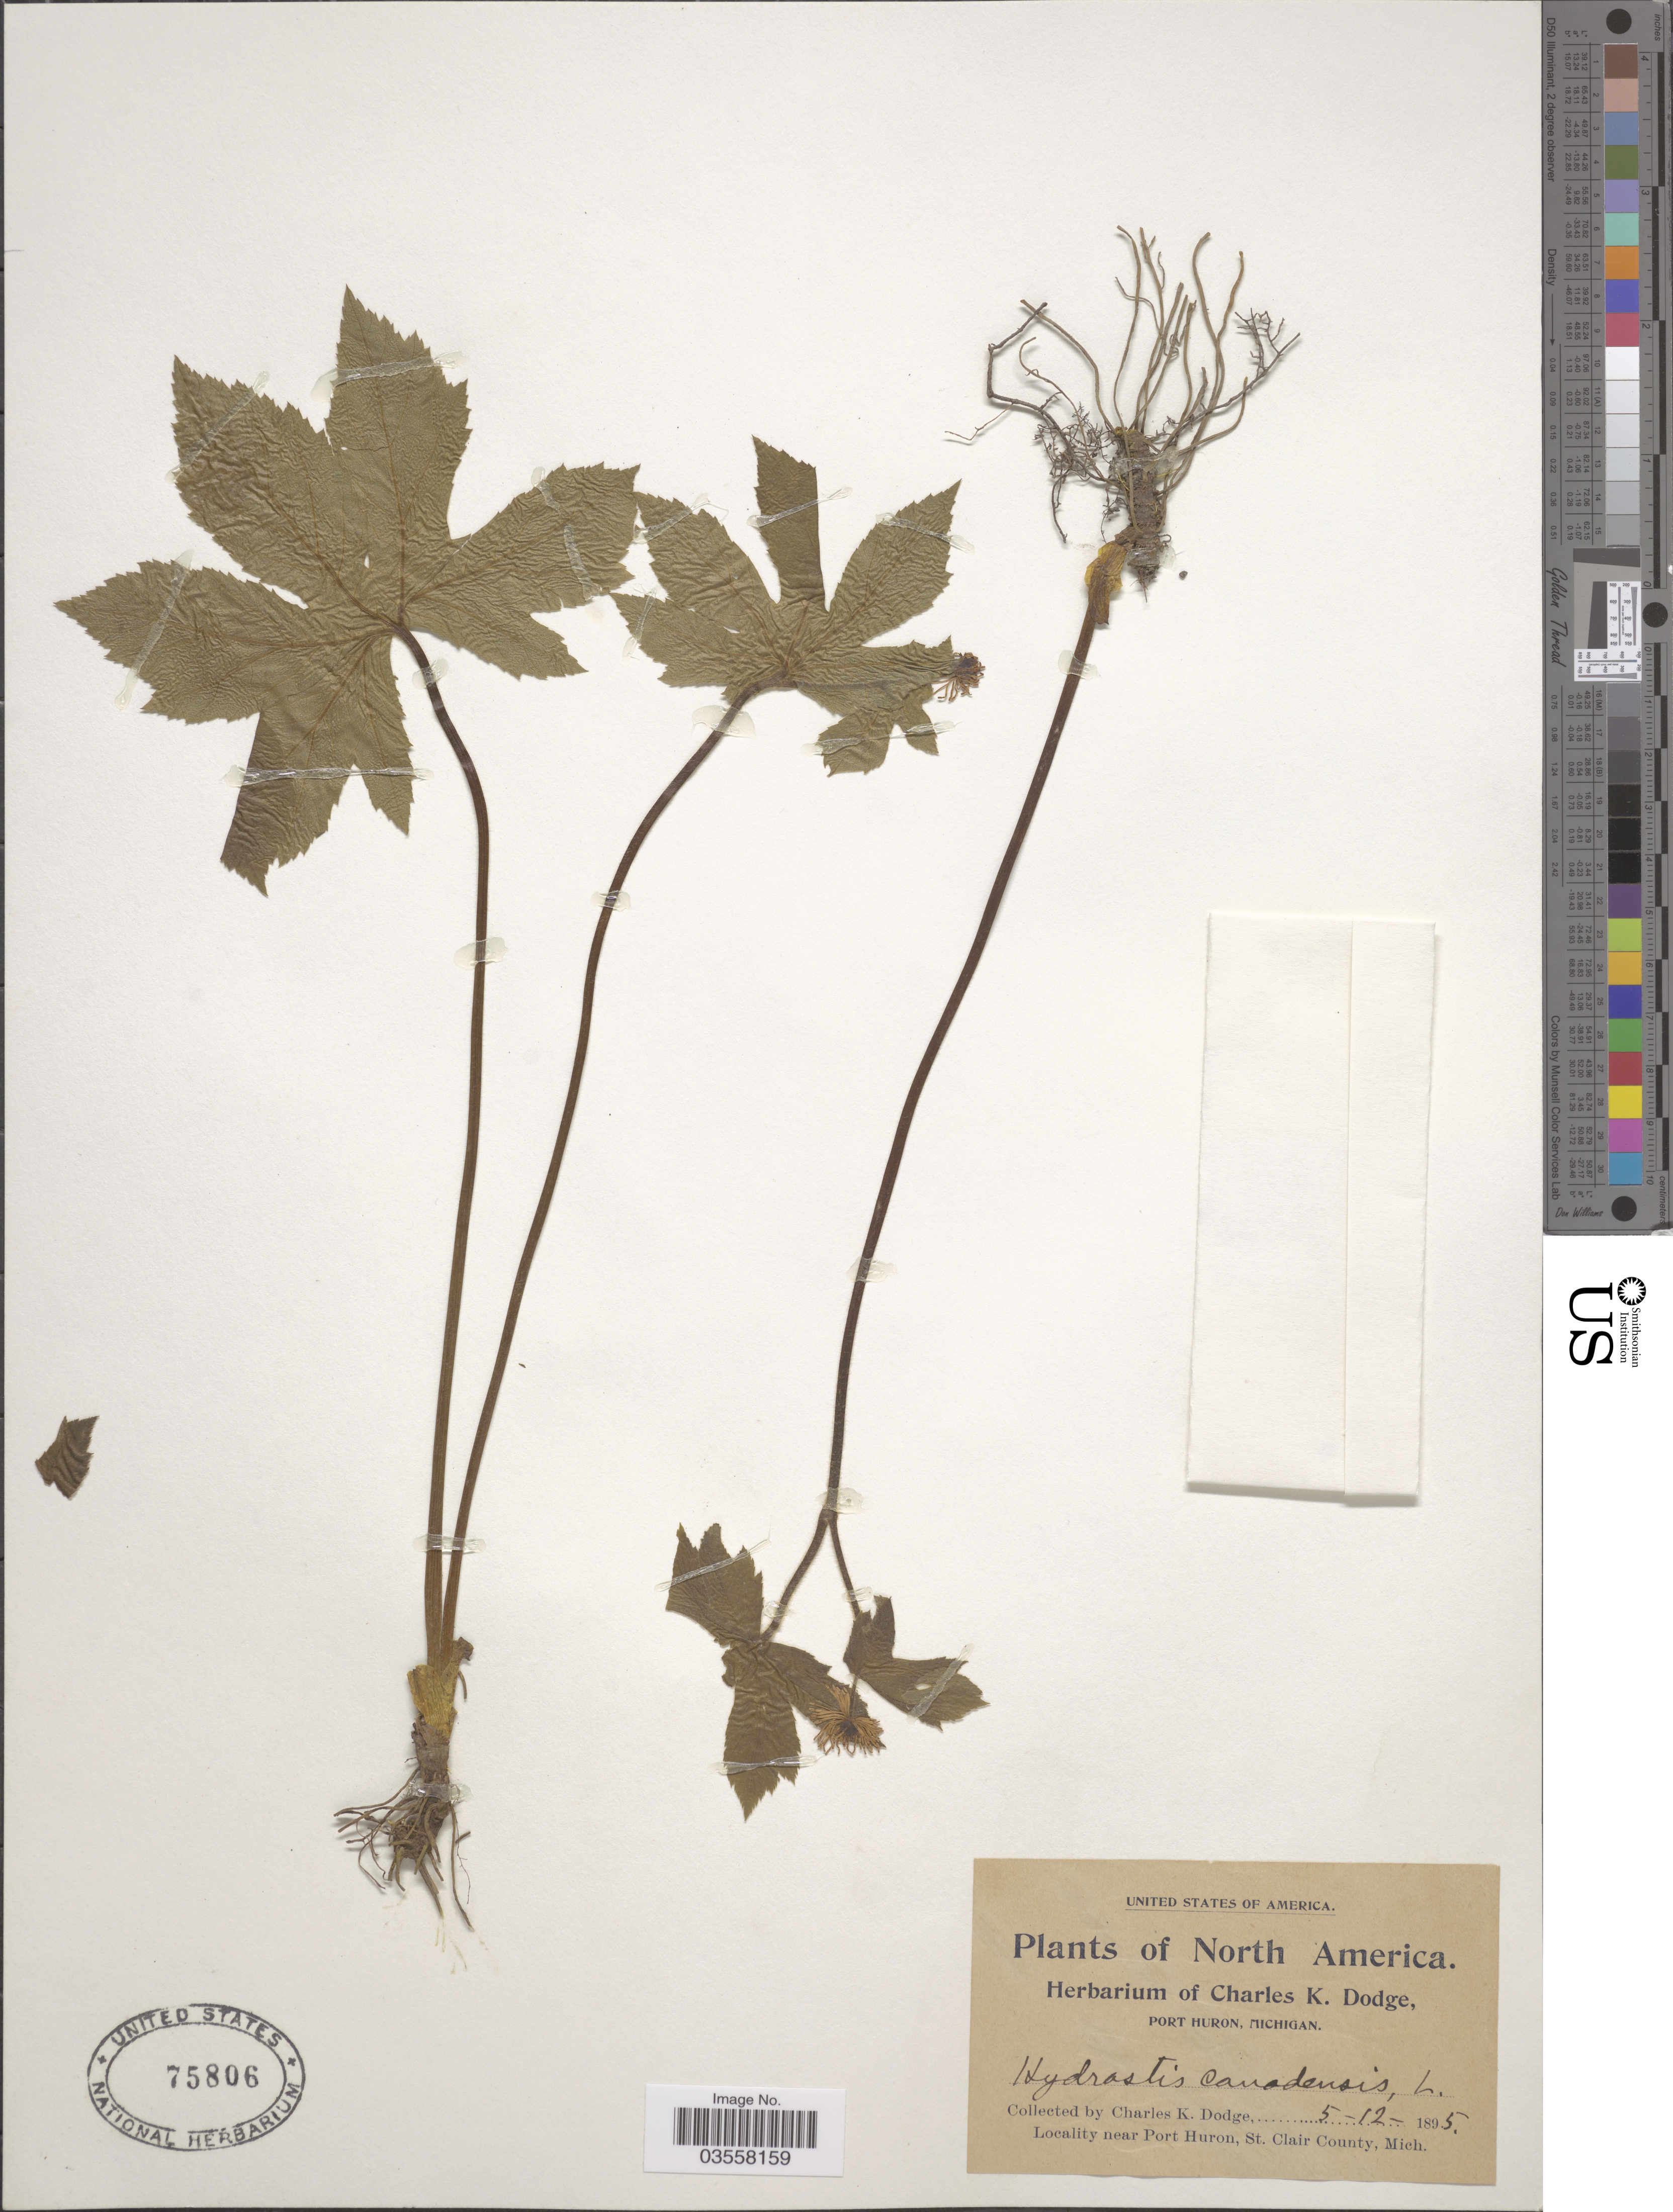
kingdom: Plantae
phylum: Tracheophyta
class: Magnoliopsida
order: Ranunculales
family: Ranunculaceae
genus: Hydrastis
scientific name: Hydrastis canadensis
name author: L.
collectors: C. K. Dodge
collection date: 1895-05-12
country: United States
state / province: Michigan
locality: Near Port Huron, St. Clair County.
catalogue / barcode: US 75806